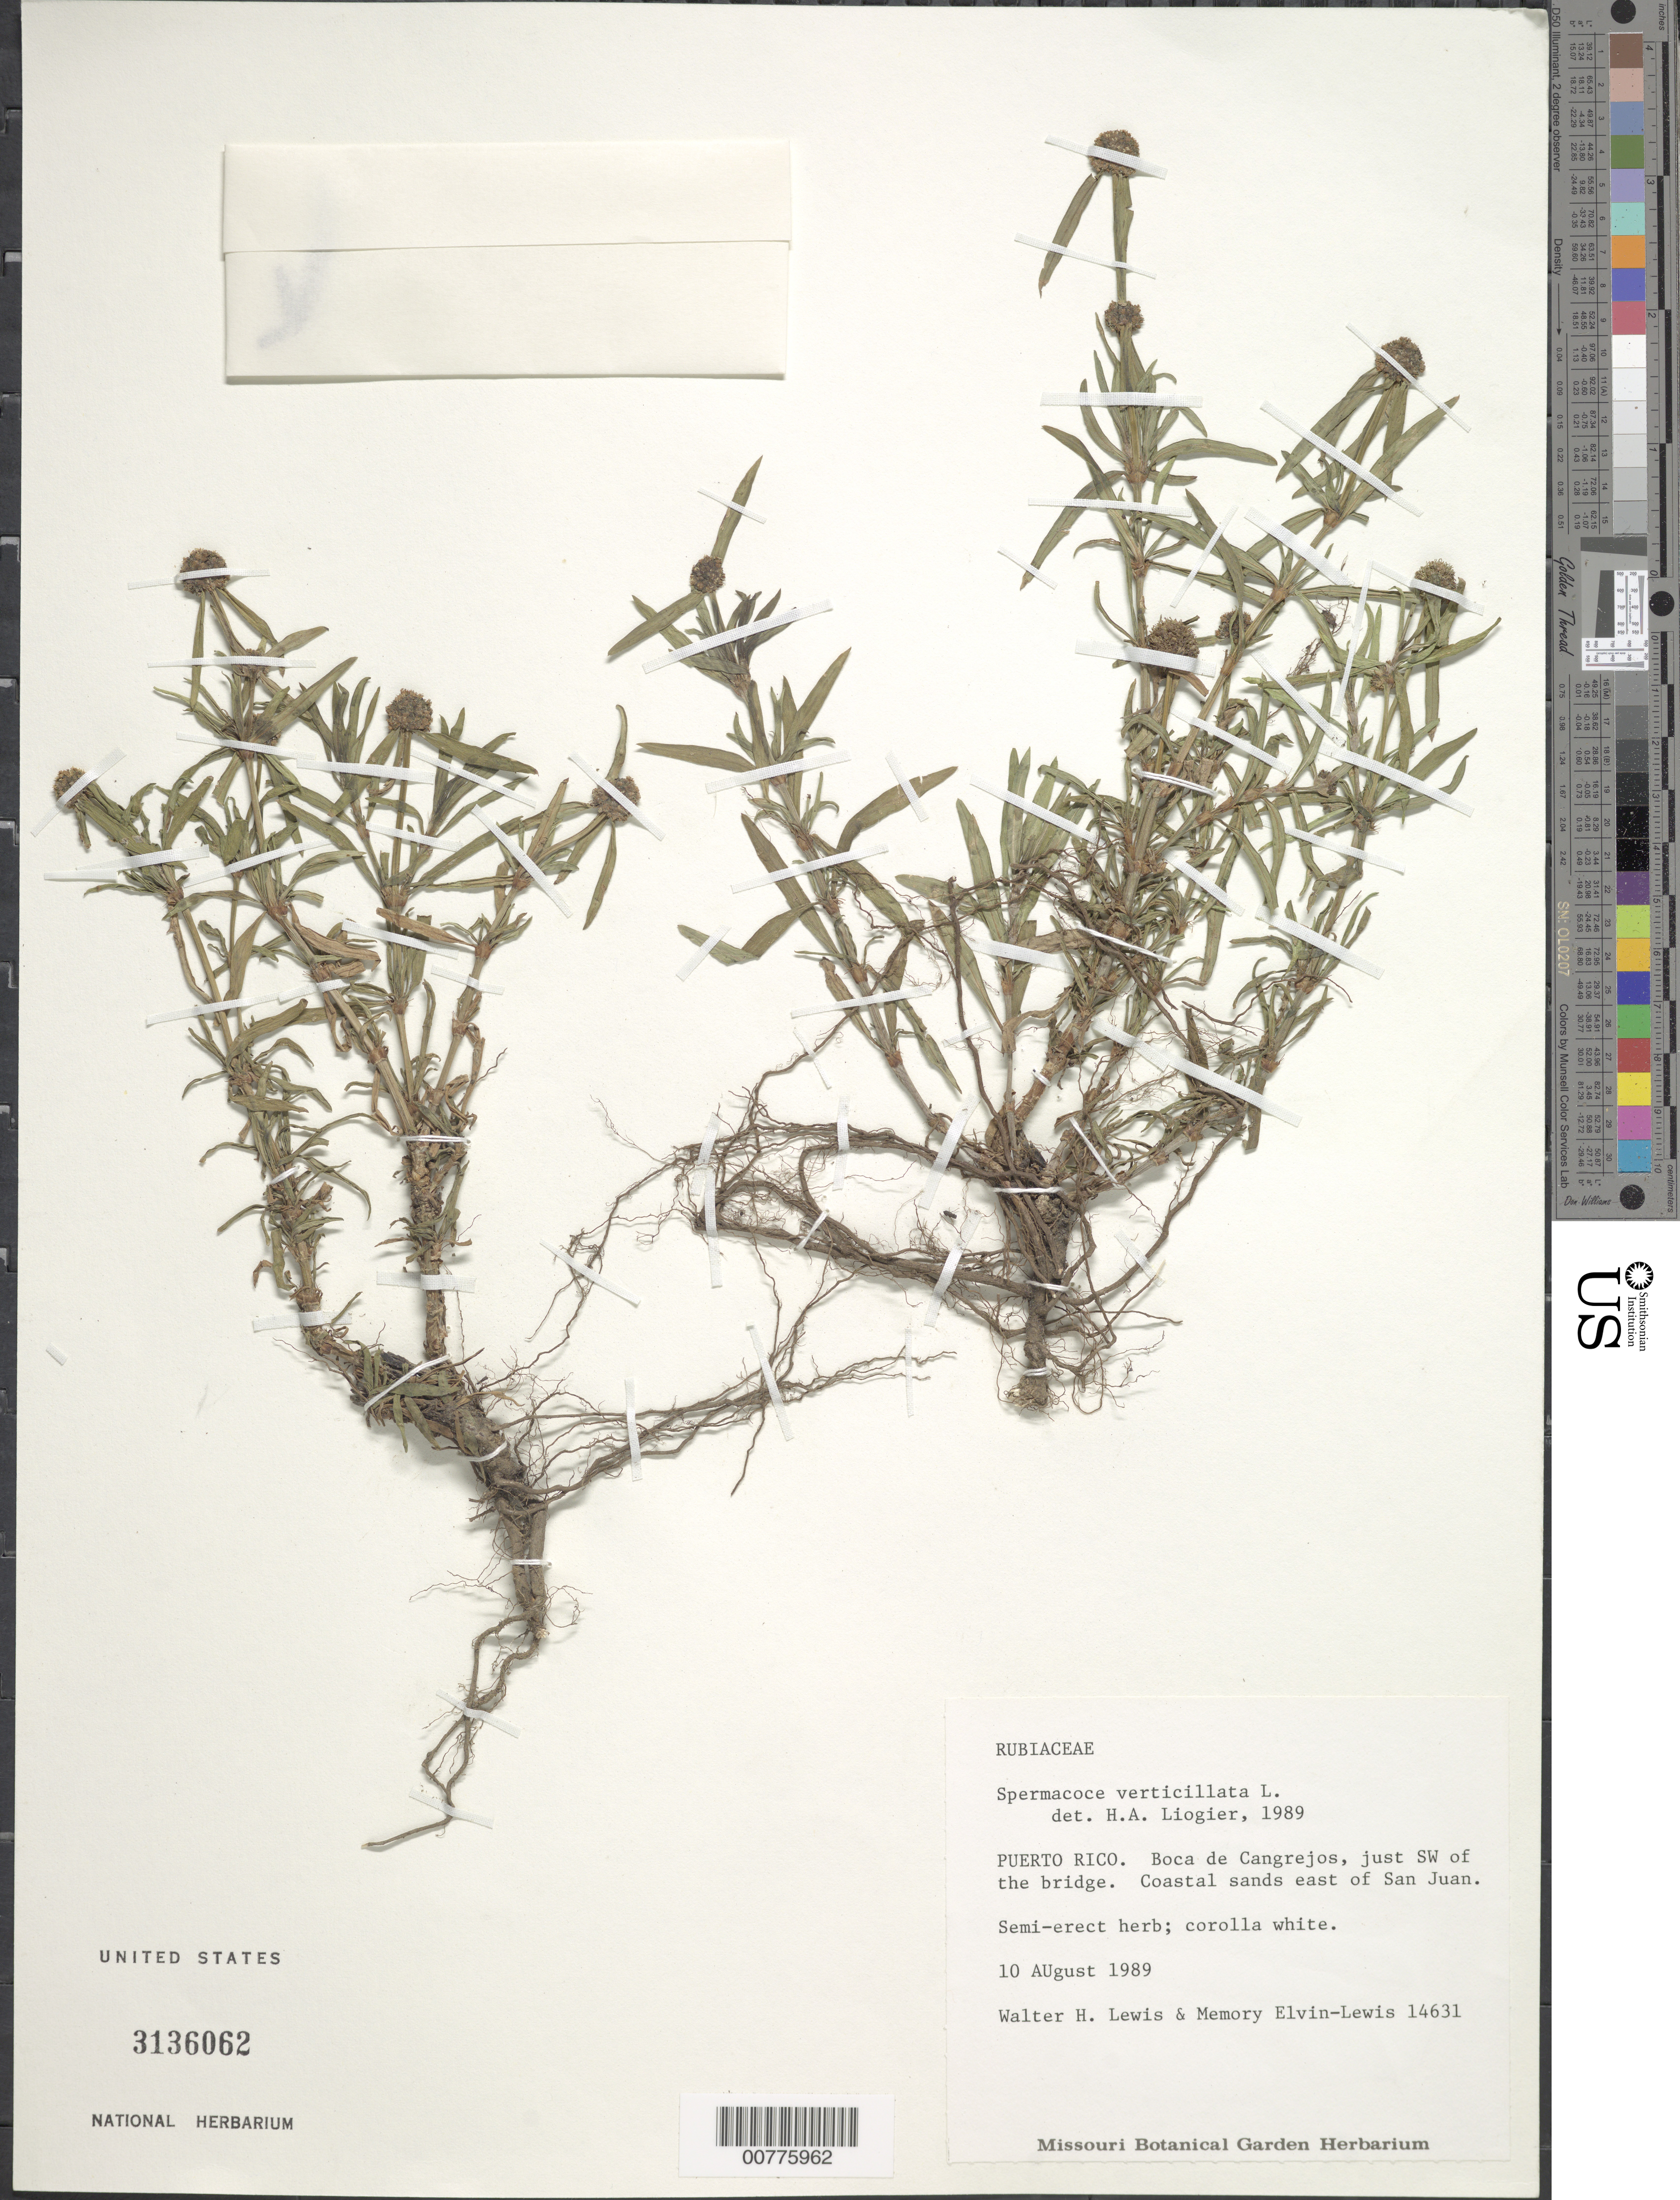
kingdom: Plantae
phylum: Tracheophyta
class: Magnoliopsida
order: Gentianales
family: Rubiaceae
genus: Spermacoce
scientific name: Spermacoce verticillata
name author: L.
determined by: Liogier, Alain H.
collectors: W. H. Lewis & M. Elvin-Lewis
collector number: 14631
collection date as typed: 10 Aug 1989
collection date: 1989-08-10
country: Puerto Rico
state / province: San Juan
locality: Boca de Cangrejos, just SW of the bridge. Coastal sands east of San Juan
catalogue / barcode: US 3136062